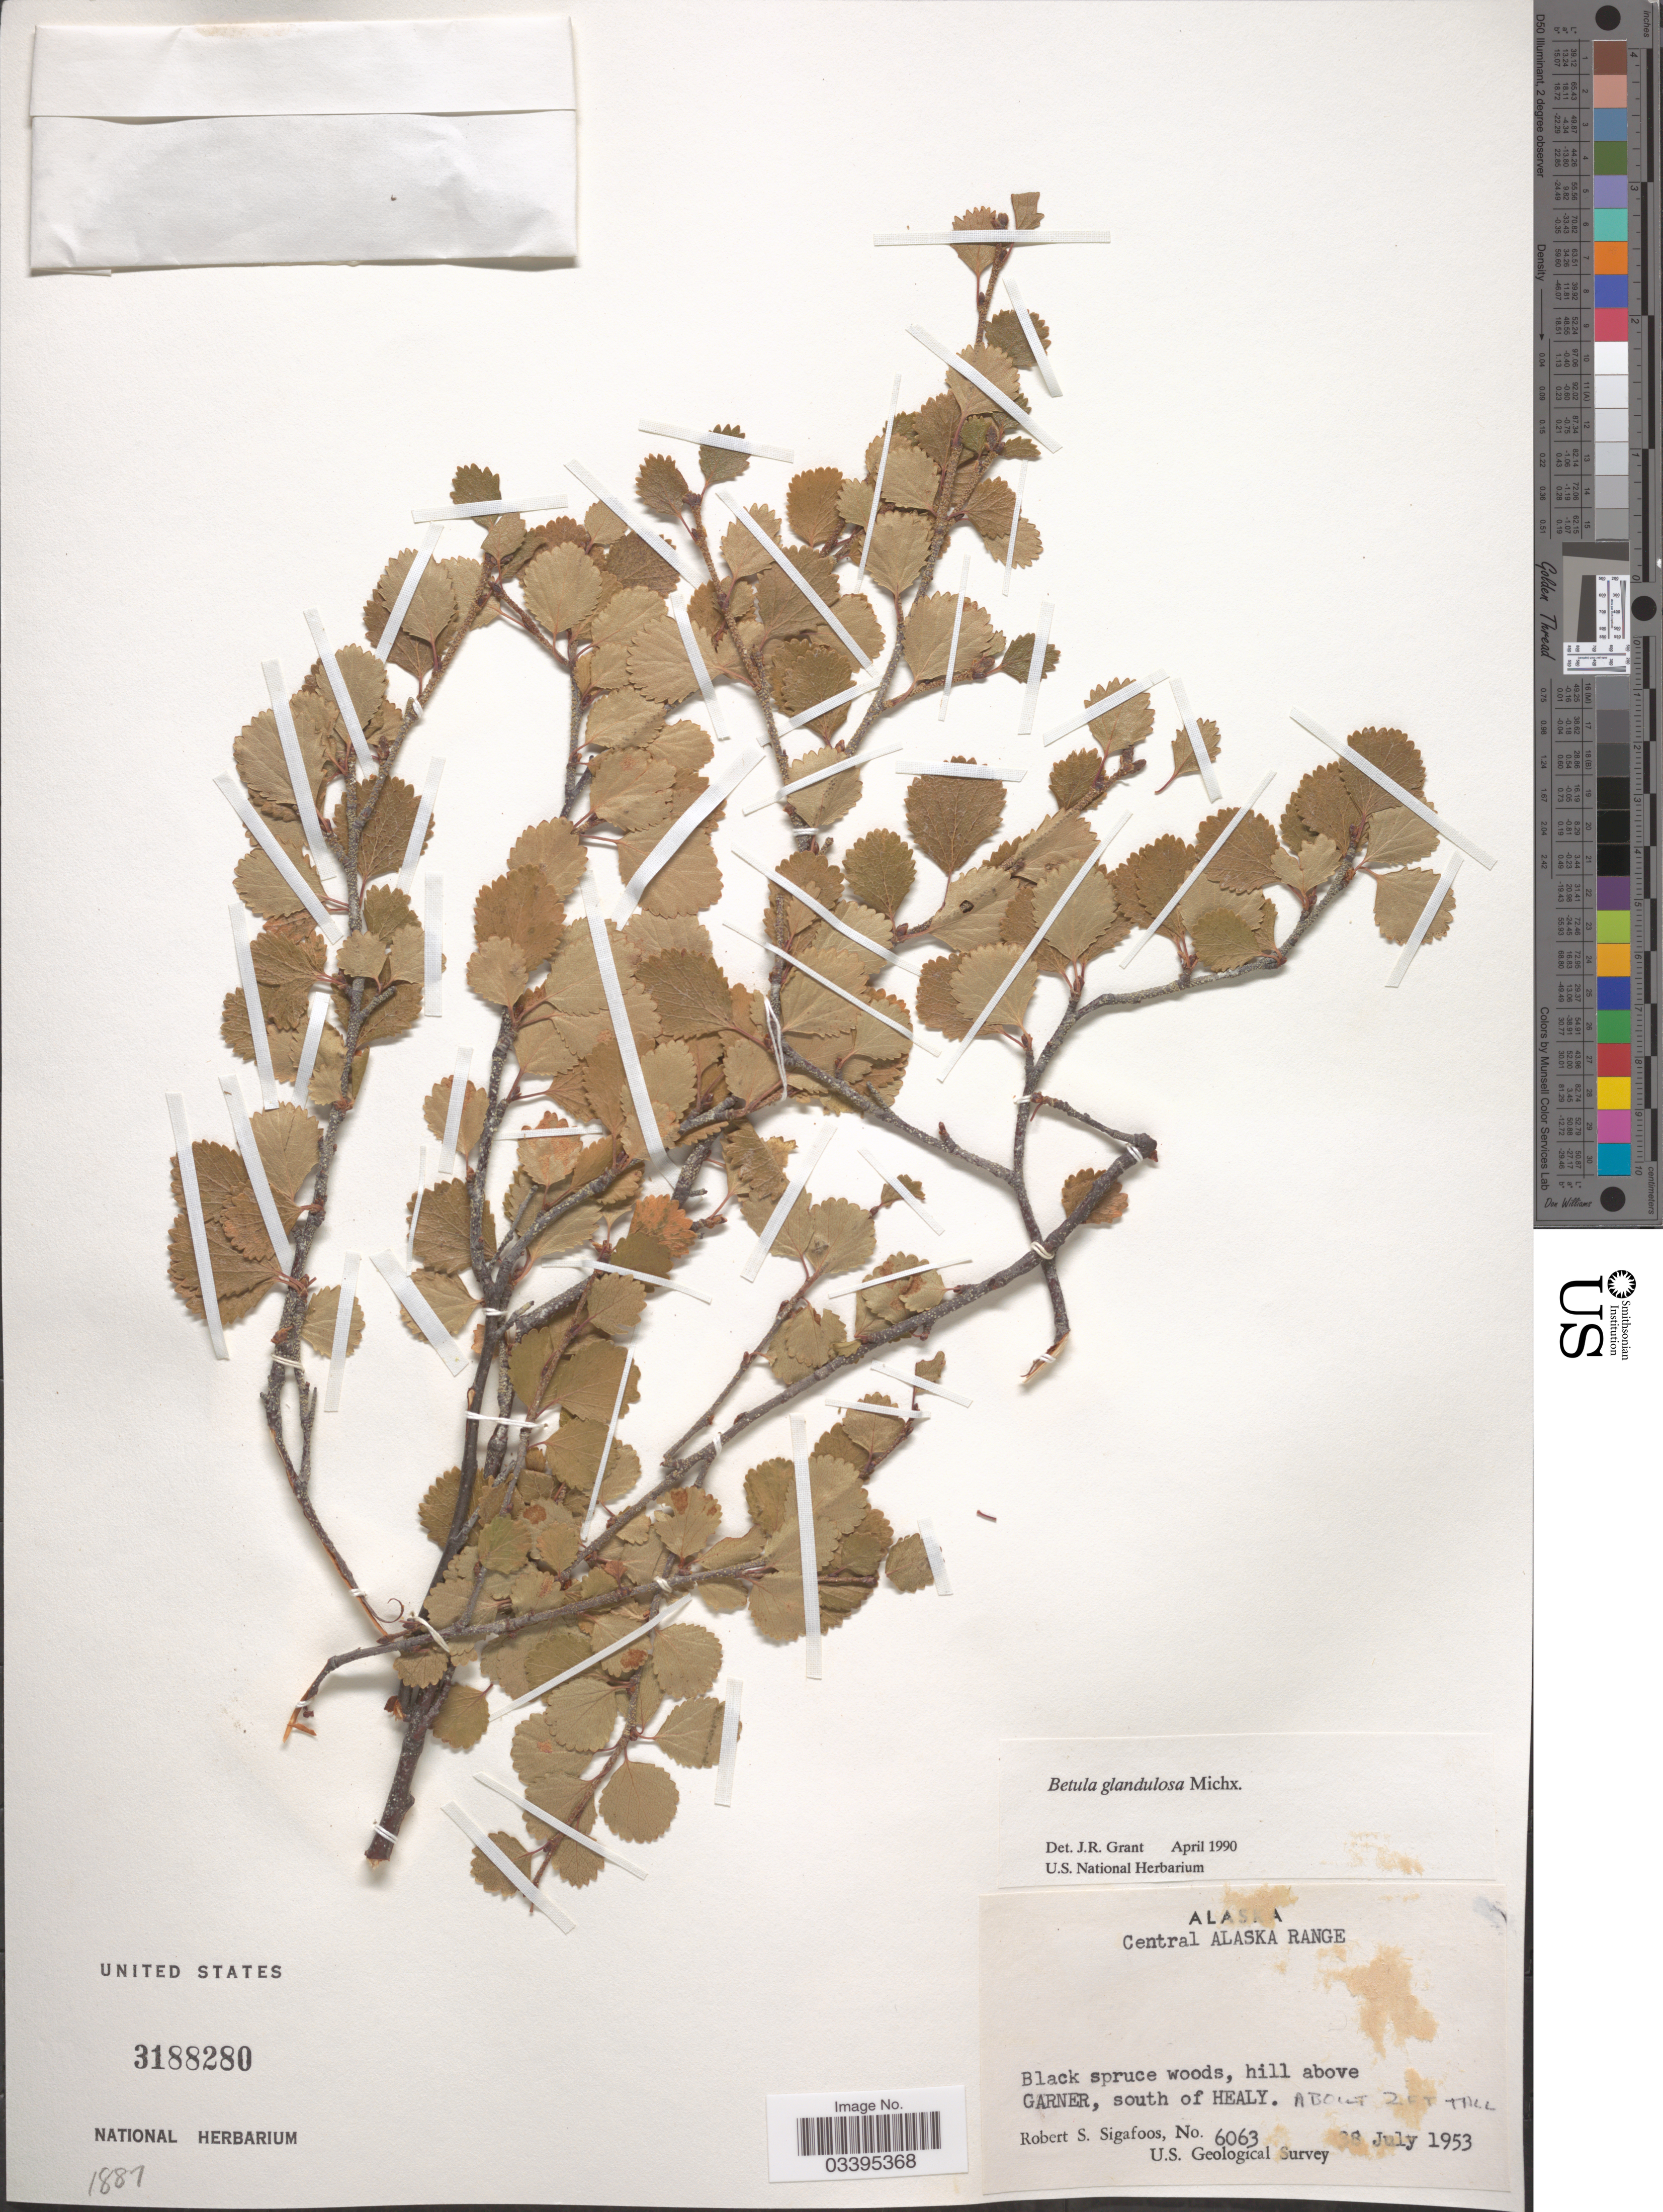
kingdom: Plantae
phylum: Tracheophyta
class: Magnoliopsida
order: Fagales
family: Betulaceae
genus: Betula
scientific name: Betula glandulosa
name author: Michx.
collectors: R. Sigafoos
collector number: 6063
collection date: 1953-07-28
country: United States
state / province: Alaska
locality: Central Alaska Range. Black spruce woods, hill above Garner, south of Healy.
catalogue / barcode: US 3188280